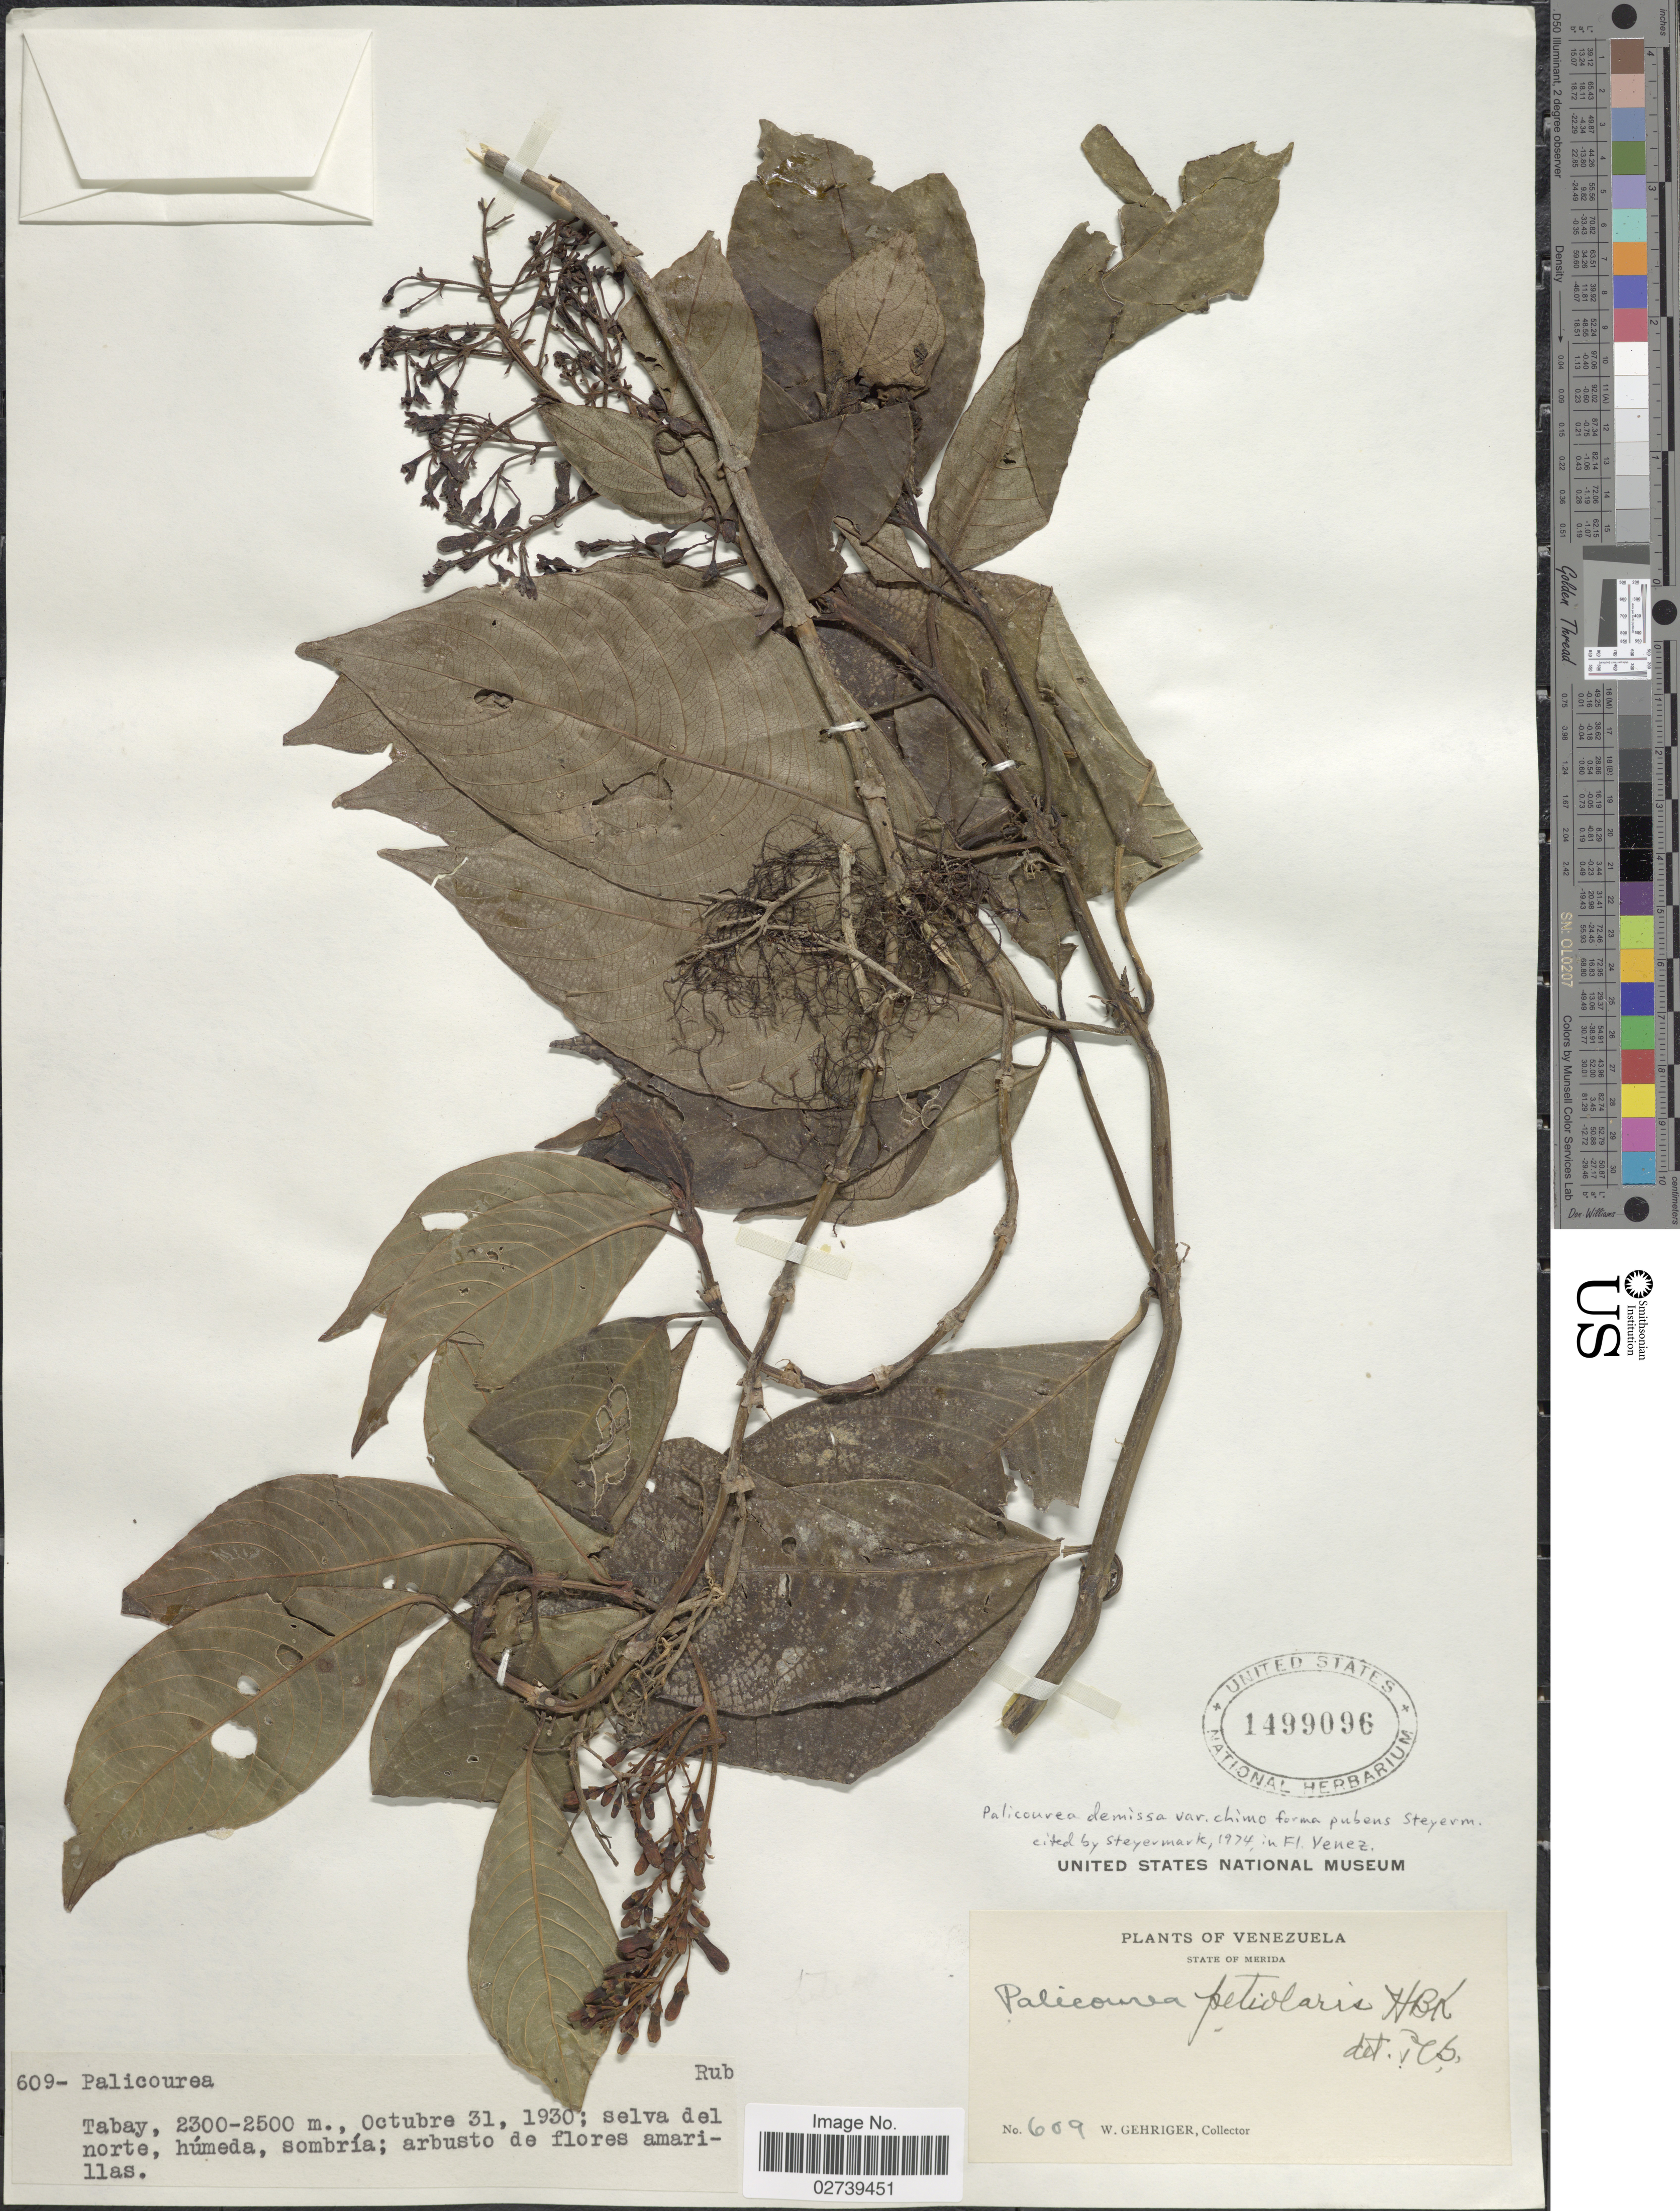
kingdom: Plantae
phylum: Tracheophyta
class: Magnoliopsida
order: Gentianales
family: Rubiaceae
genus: Palicourea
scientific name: Palicourea demissa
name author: Standl.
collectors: W. Gehriger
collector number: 609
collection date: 1930-10-31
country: Venezuela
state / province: Mérida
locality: Tabay, selva del norte.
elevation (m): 2300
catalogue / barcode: US 1499096